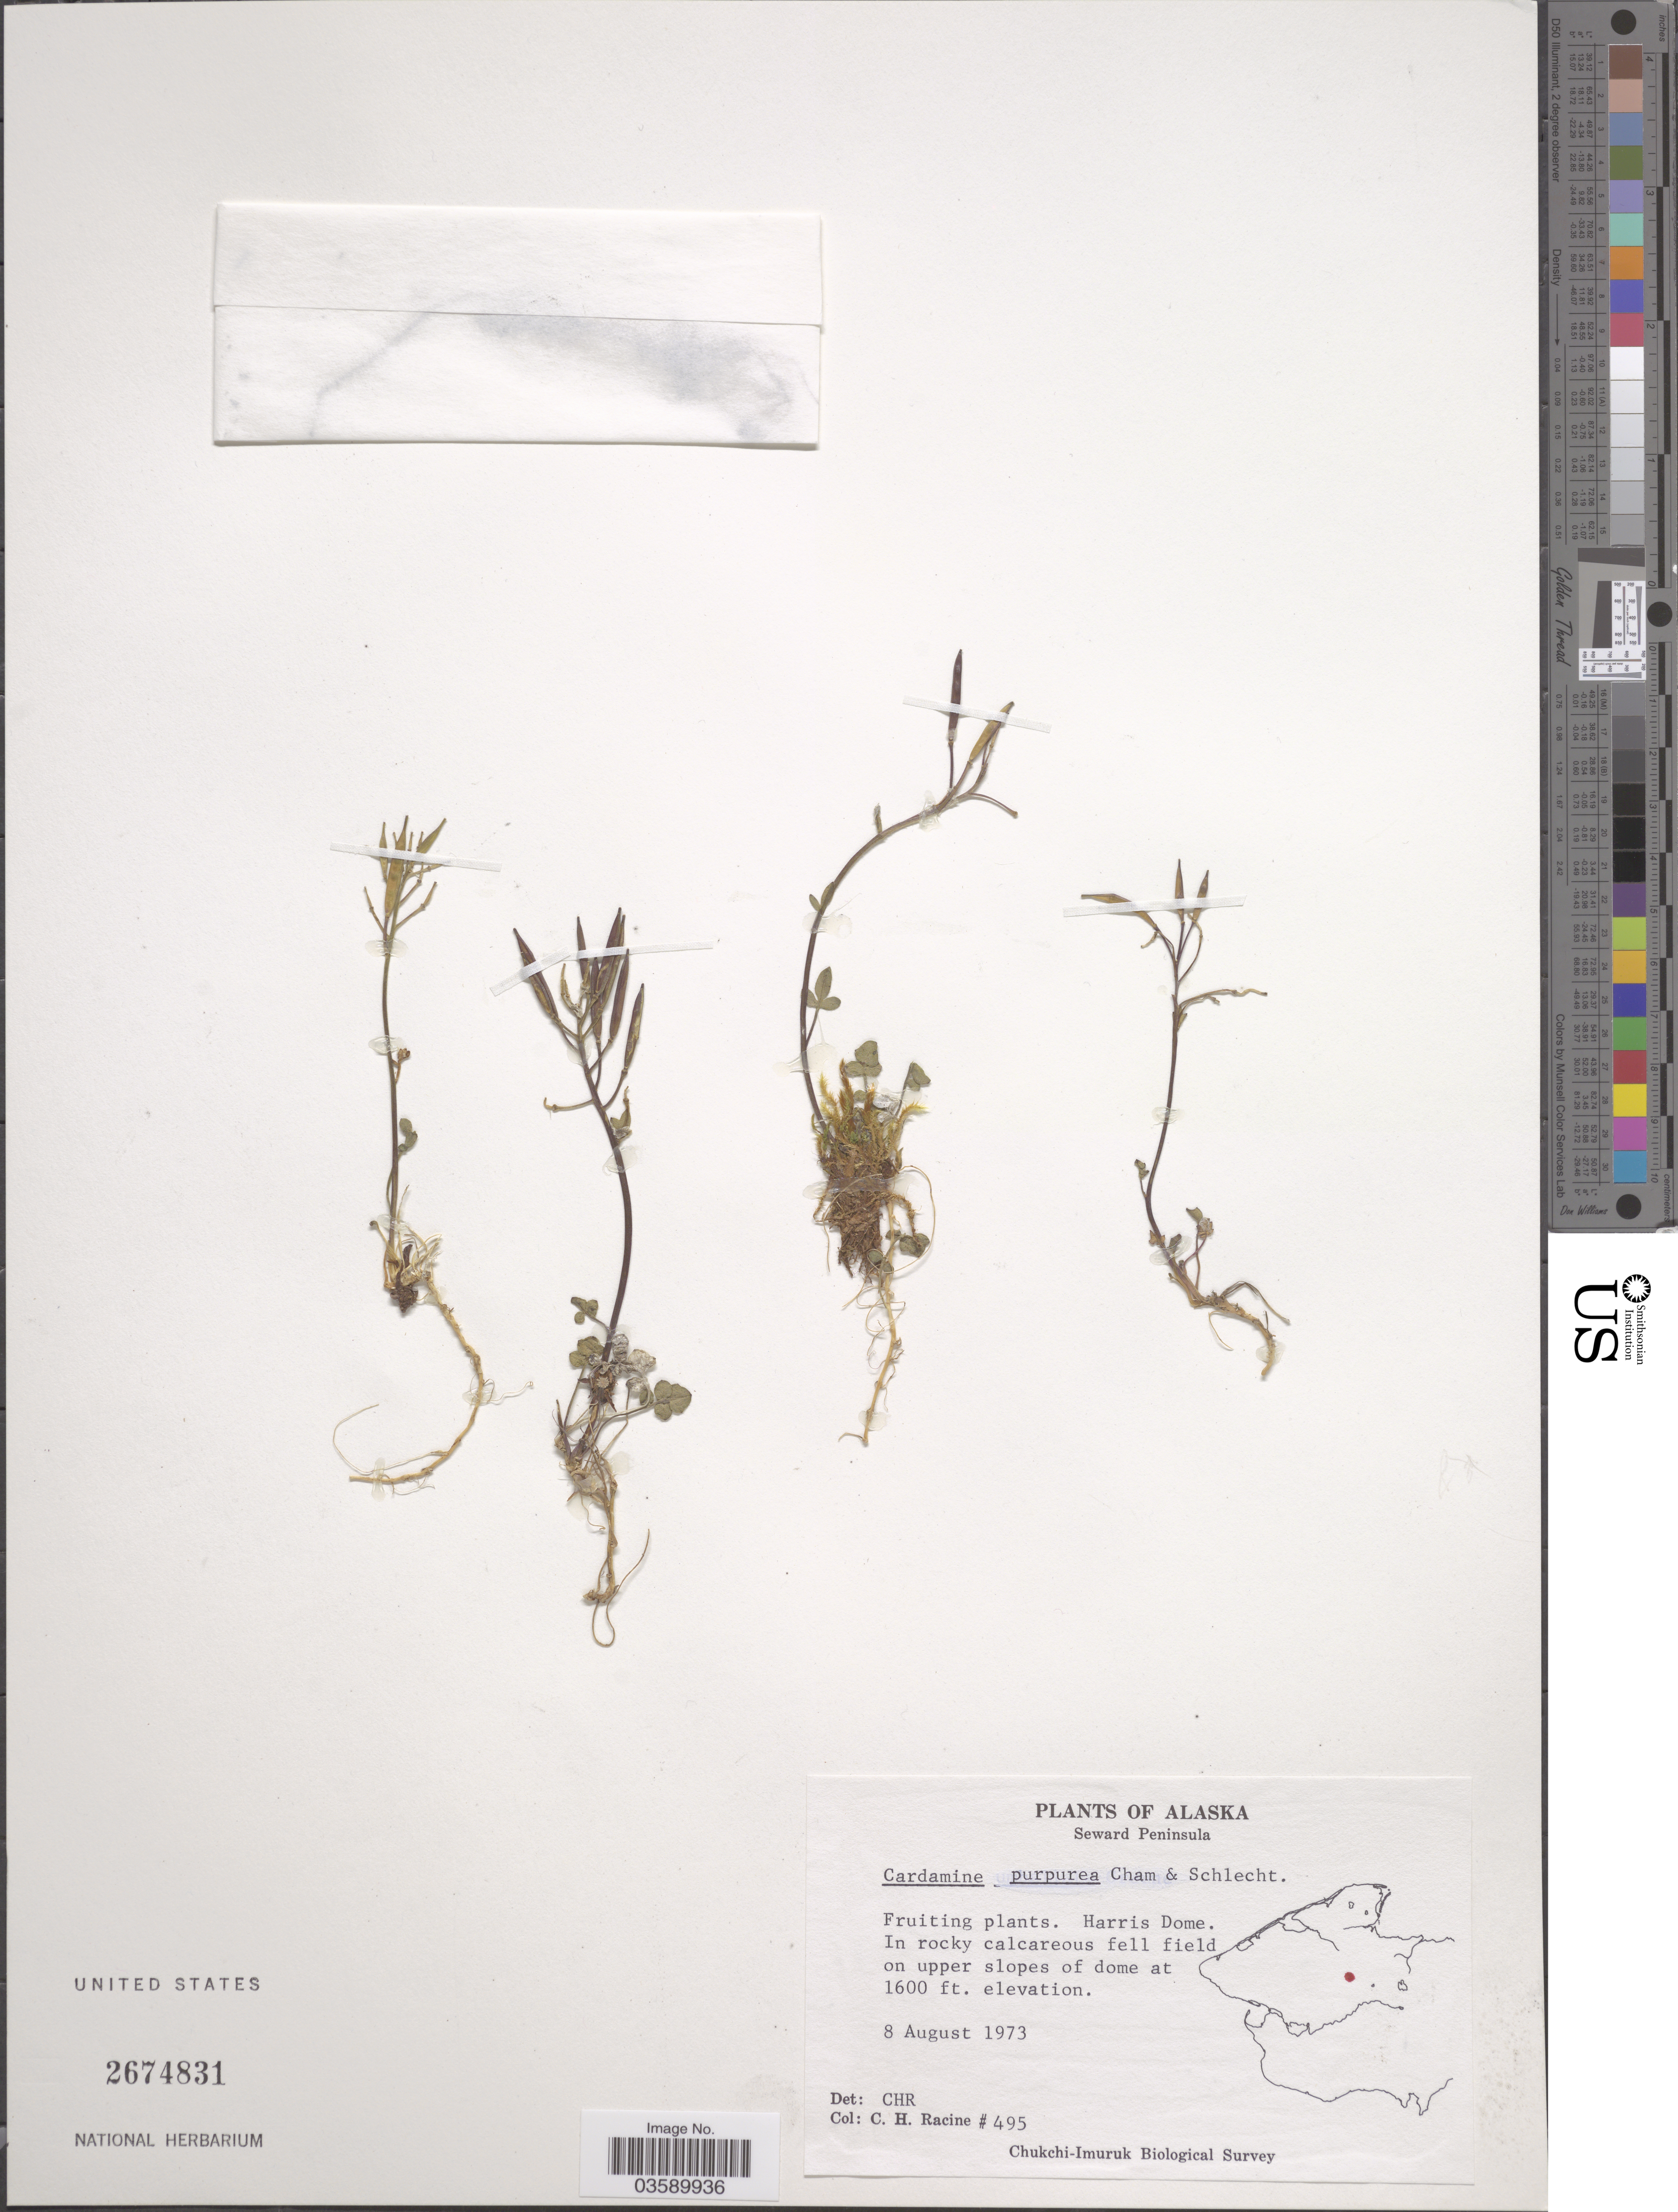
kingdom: Plantae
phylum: Tracheophyta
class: Magnoliopsida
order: Brassicales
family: Brassicaceae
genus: Cardamine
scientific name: Cardamine purpurea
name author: Cham. & Schltdl.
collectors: C. Racine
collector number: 495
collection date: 1973-08-08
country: United States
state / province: Alaska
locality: Seward Peninsula. Harris Dome. In rocky calcareous fell field on upper slopes of dome.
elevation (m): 488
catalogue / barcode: US 2674831